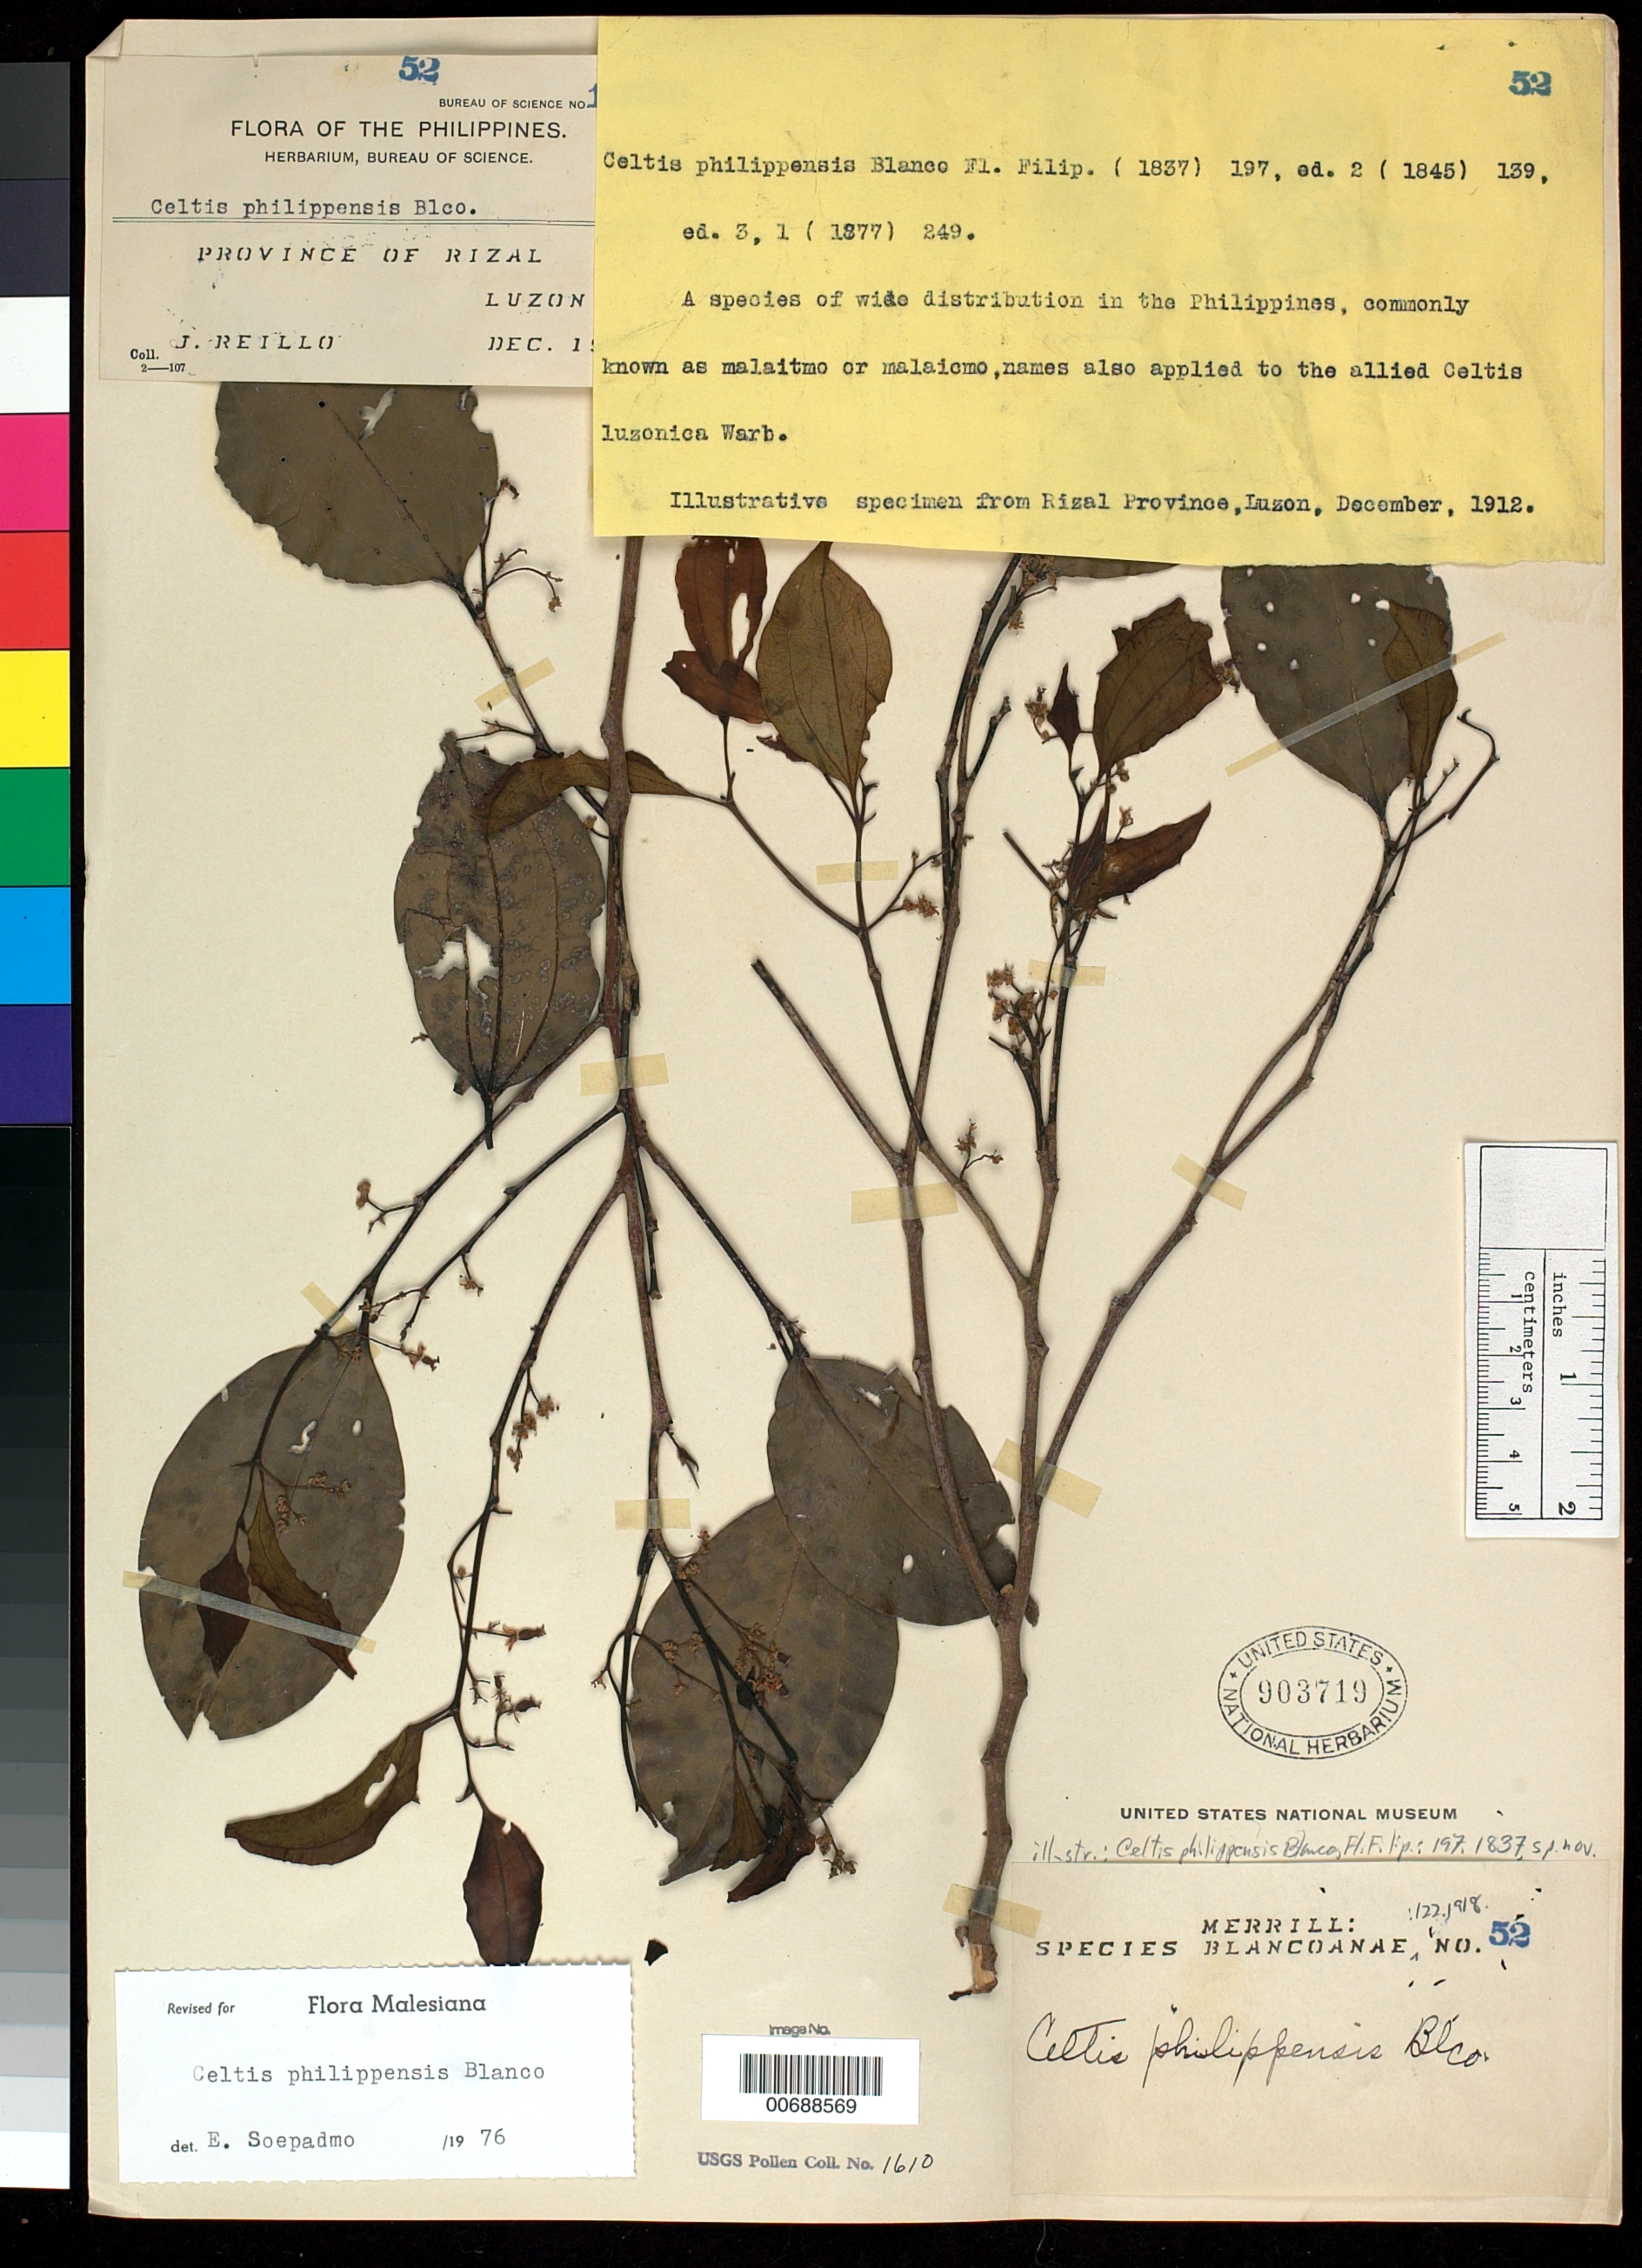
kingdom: Plantae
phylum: Tracheophyta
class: Magnoliopsida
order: Rosales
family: Cannabaceae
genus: Celtis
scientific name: Celtis philippensis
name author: Blanco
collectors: J. Reillo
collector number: Sp. Blancoan. 0052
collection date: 1914-12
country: Philippines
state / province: Calabarzon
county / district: Rizal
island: Luzon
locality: Reillo, BS 19249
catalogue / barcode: US 903719